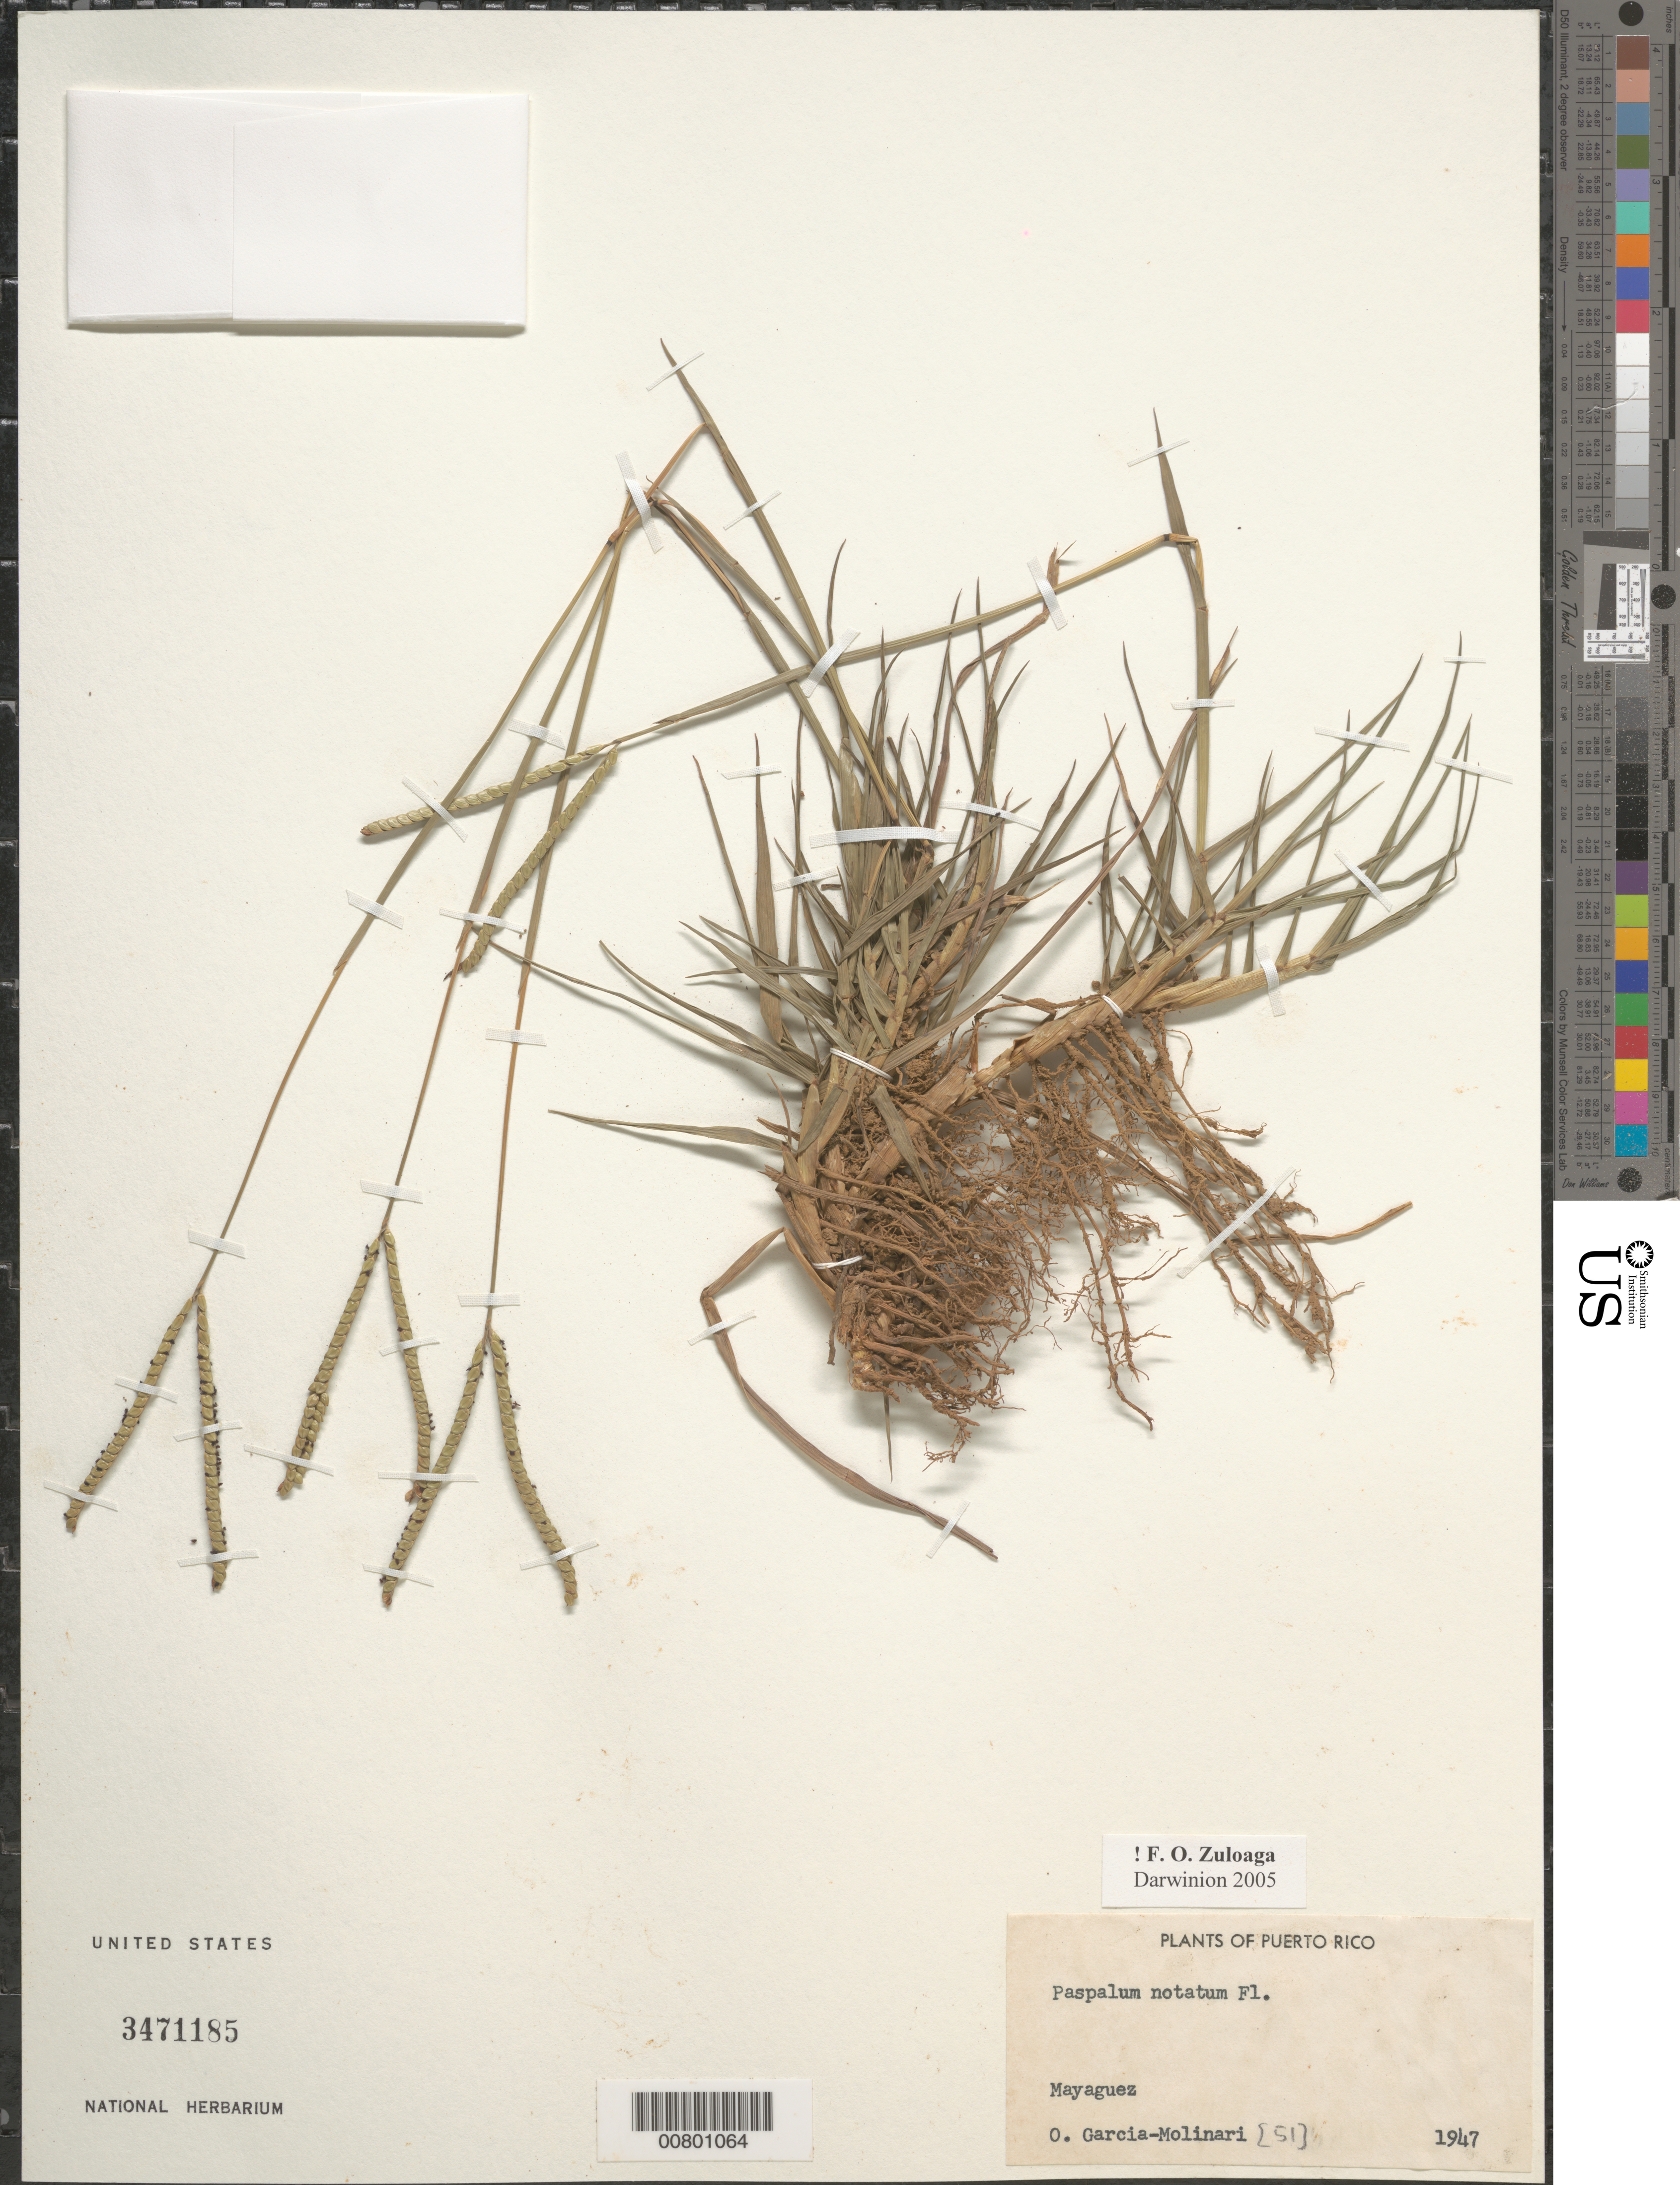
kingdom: Plantae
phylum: Tracheophyta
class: Liliopsida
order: Poales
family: Poaceae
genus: Paspalum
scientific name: Paspalum notatum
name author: Flüggé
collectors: O. García-Molinari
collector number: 51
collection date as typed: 1947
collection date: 1947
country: Puerto Rico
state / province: Mayagüez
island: Puerto Rico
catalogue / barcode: US 3471185